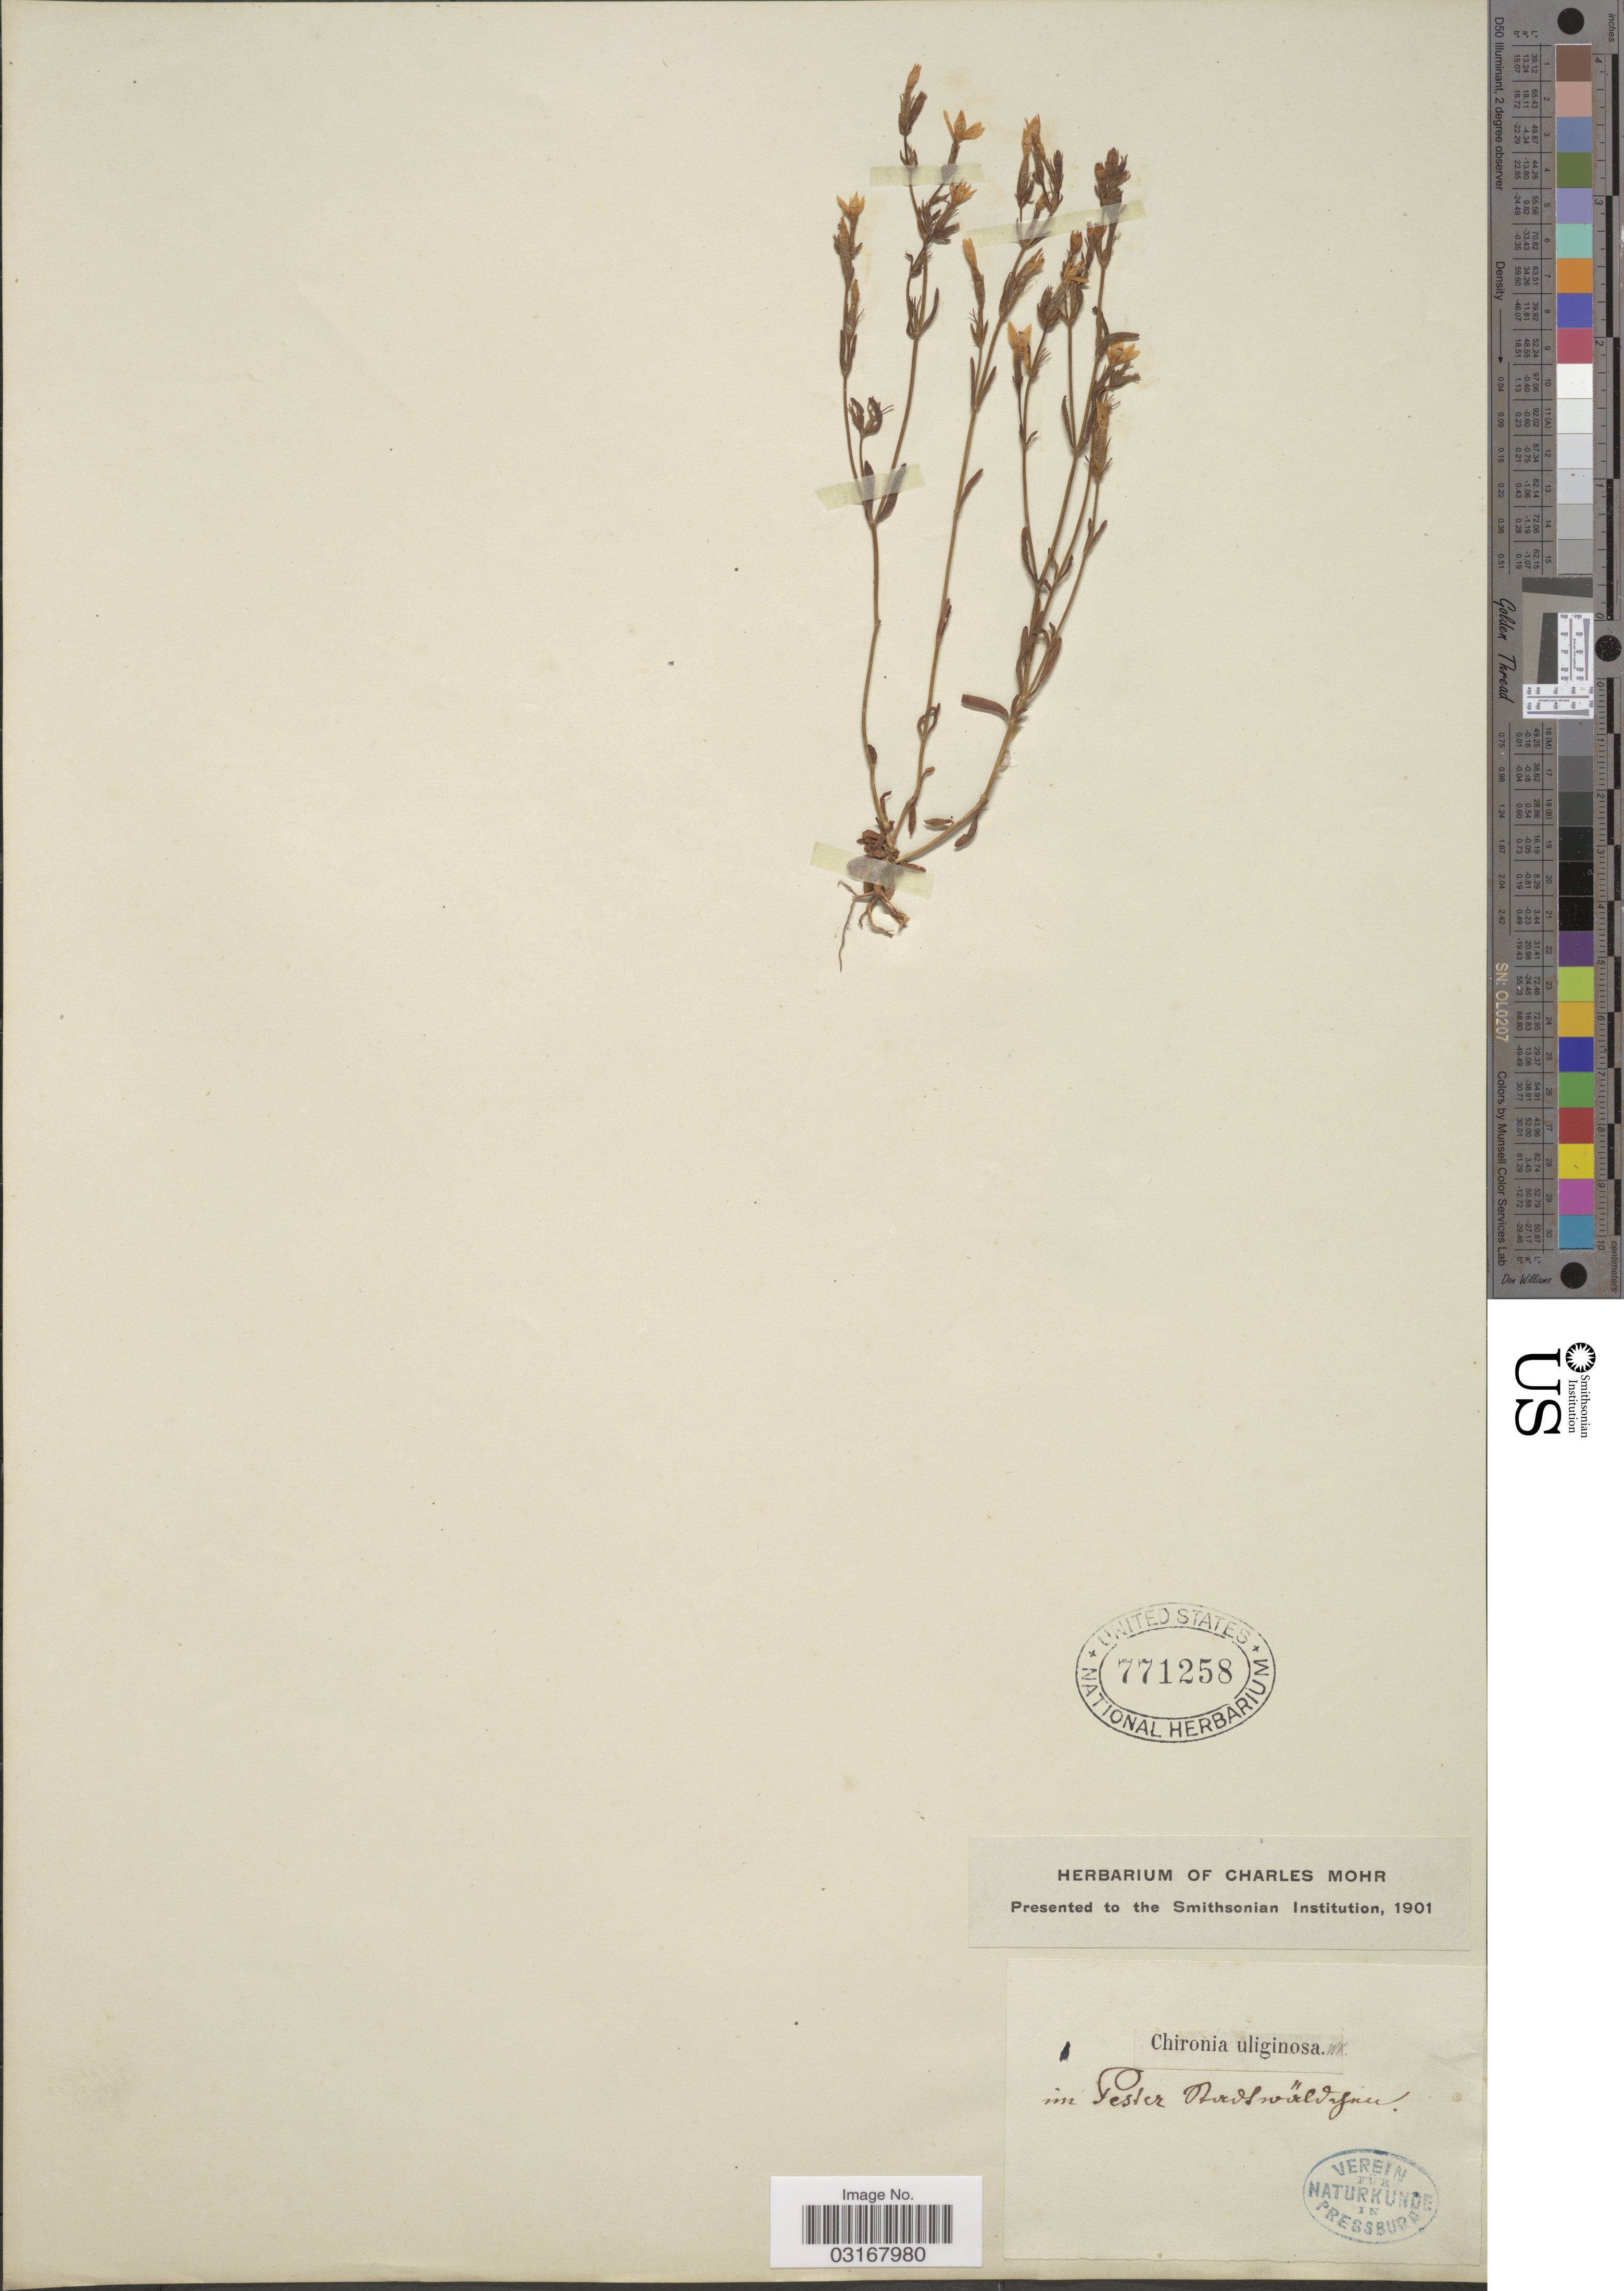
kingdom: Plantae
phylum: Tracheophyta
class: Magnoliopsida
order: Gentianales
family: Gentianaceae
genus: Chironia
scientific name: Chironia uliginosa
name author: Waldst. & Kit.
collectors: ex herb. Charles Mohr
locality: Im Pester Nordwäldagnee. [interpreted]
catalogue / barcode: US 771258